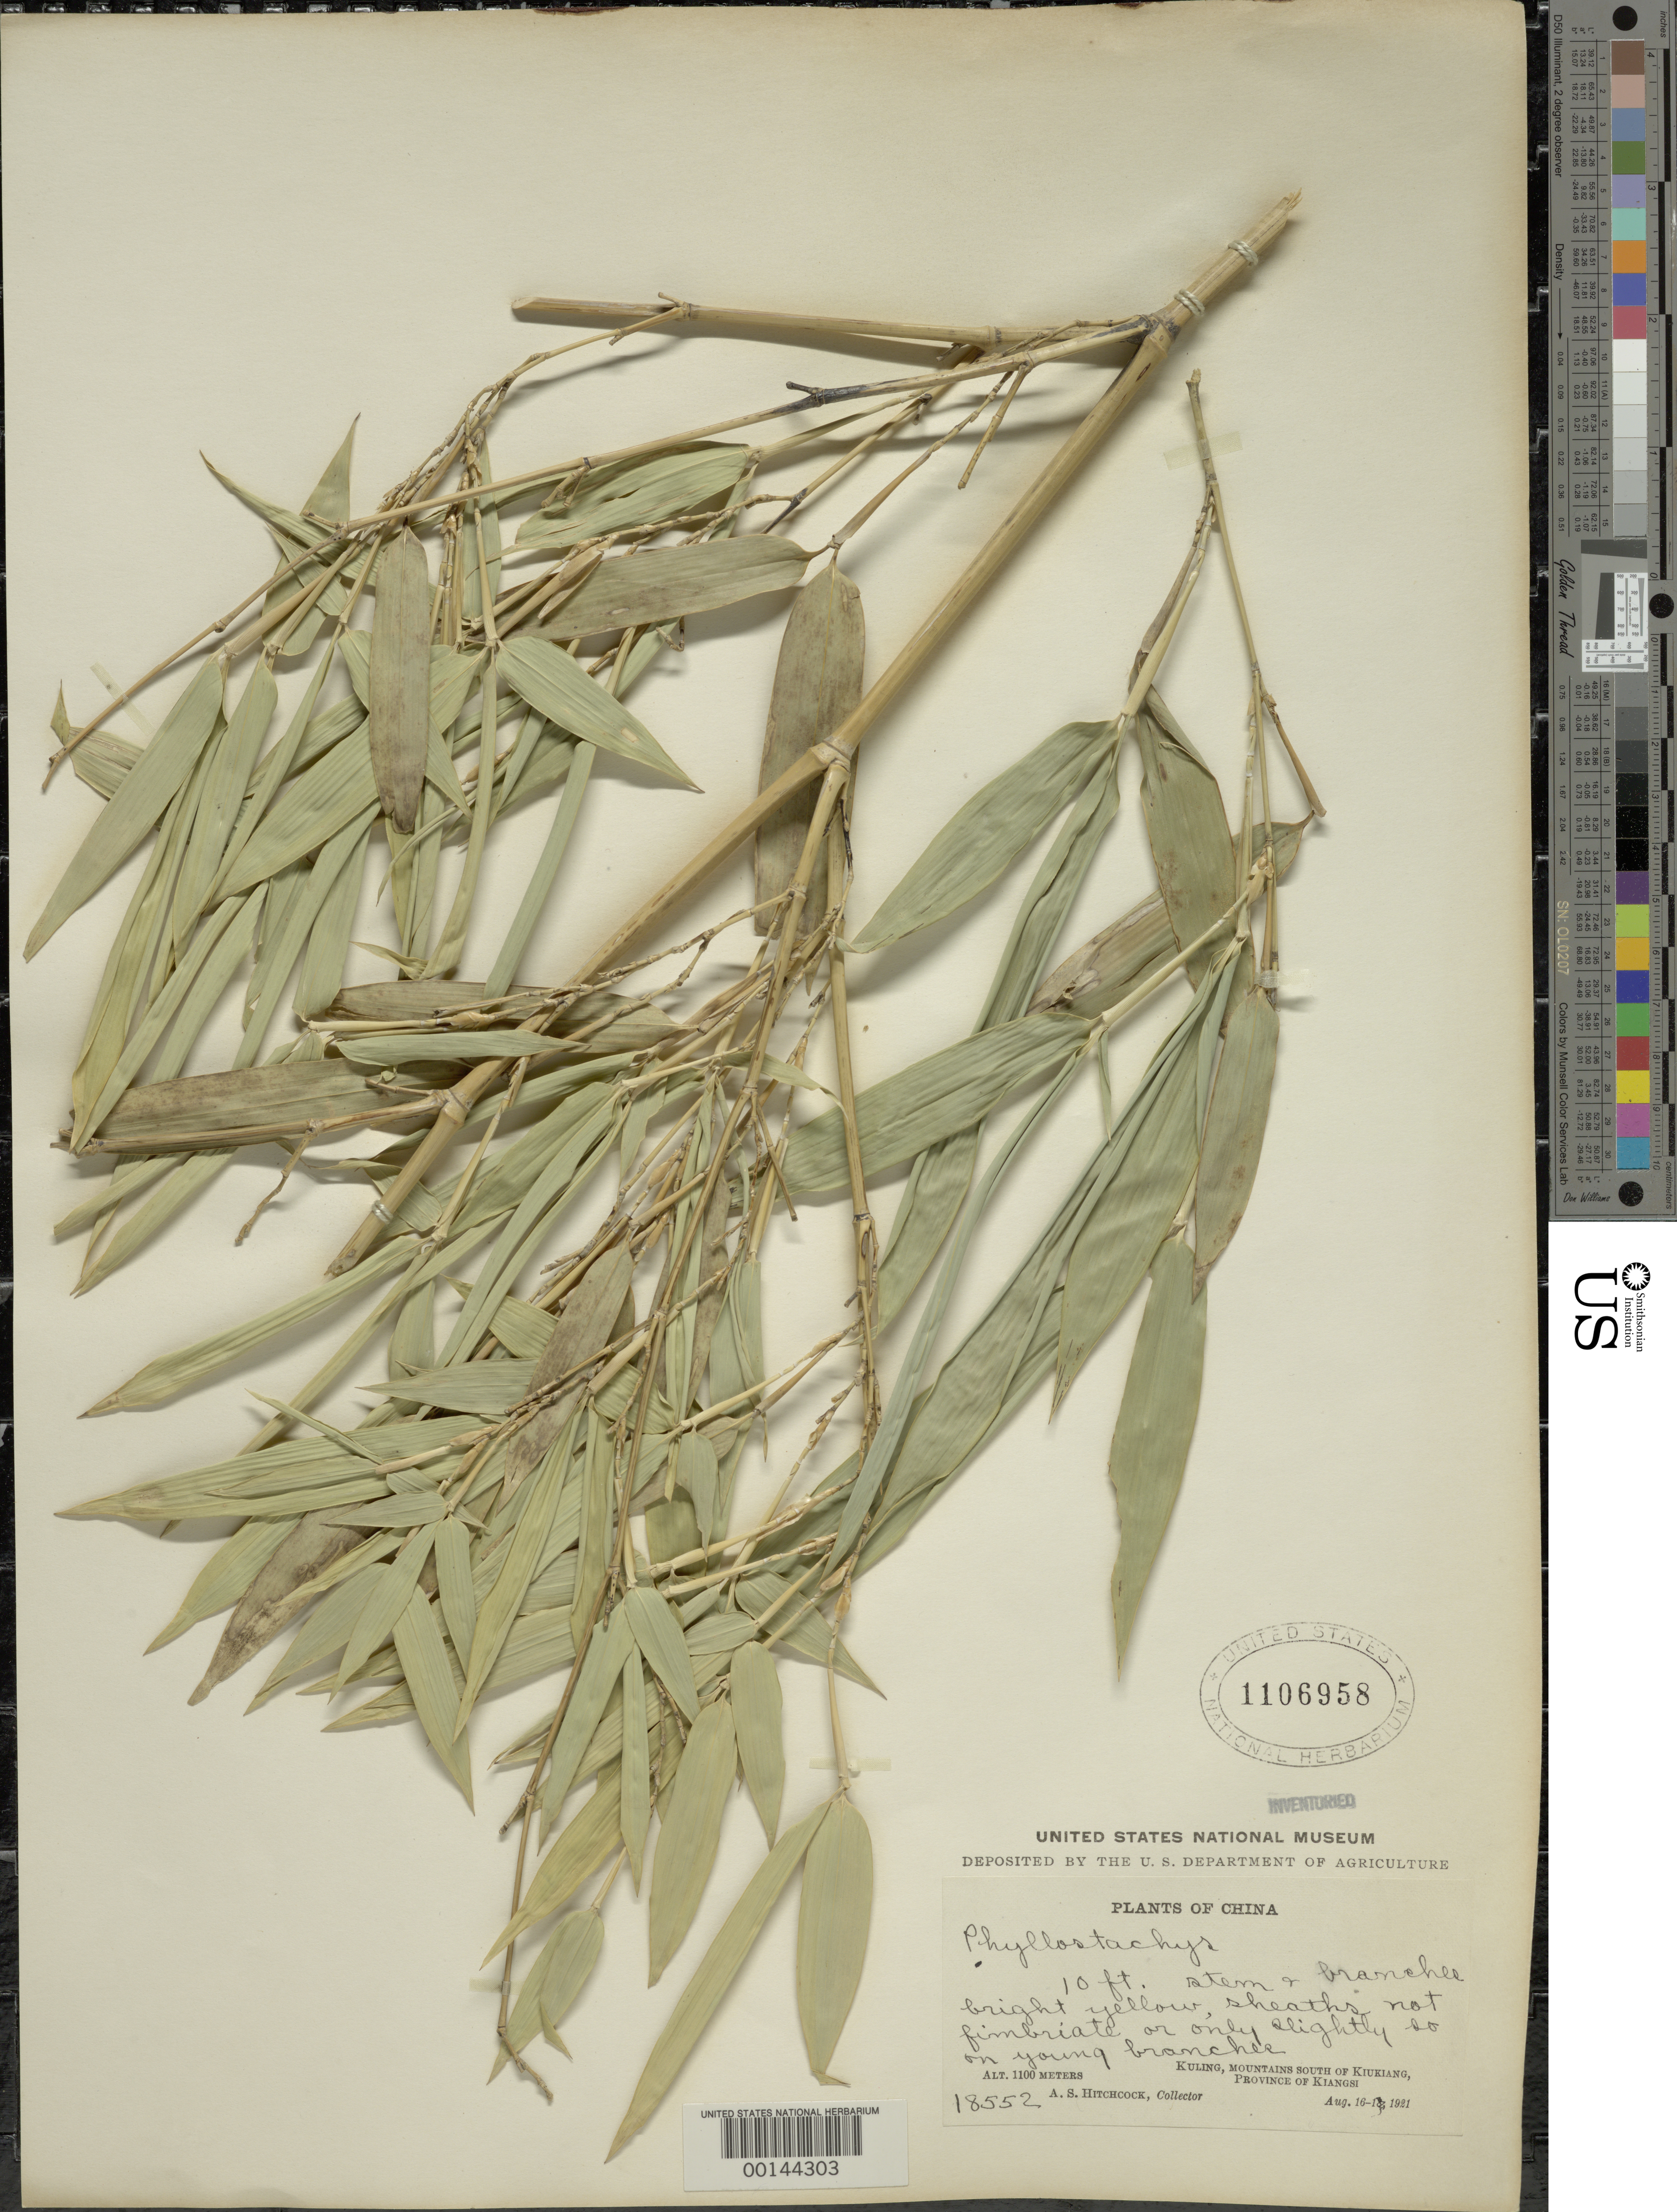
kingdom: Plantae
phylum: Tracheophyta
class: Liliopsida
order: Poales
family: Poaceae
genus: Phyllostachys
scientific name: Phyllostachys sp.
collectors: A. S. Hitchcock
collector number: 18552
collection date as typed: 16 Aug 1921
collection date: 1921-08-16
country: China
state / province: Jiangxi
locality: Kuling, kiukiang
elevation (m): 1100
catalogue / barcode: US 1106958